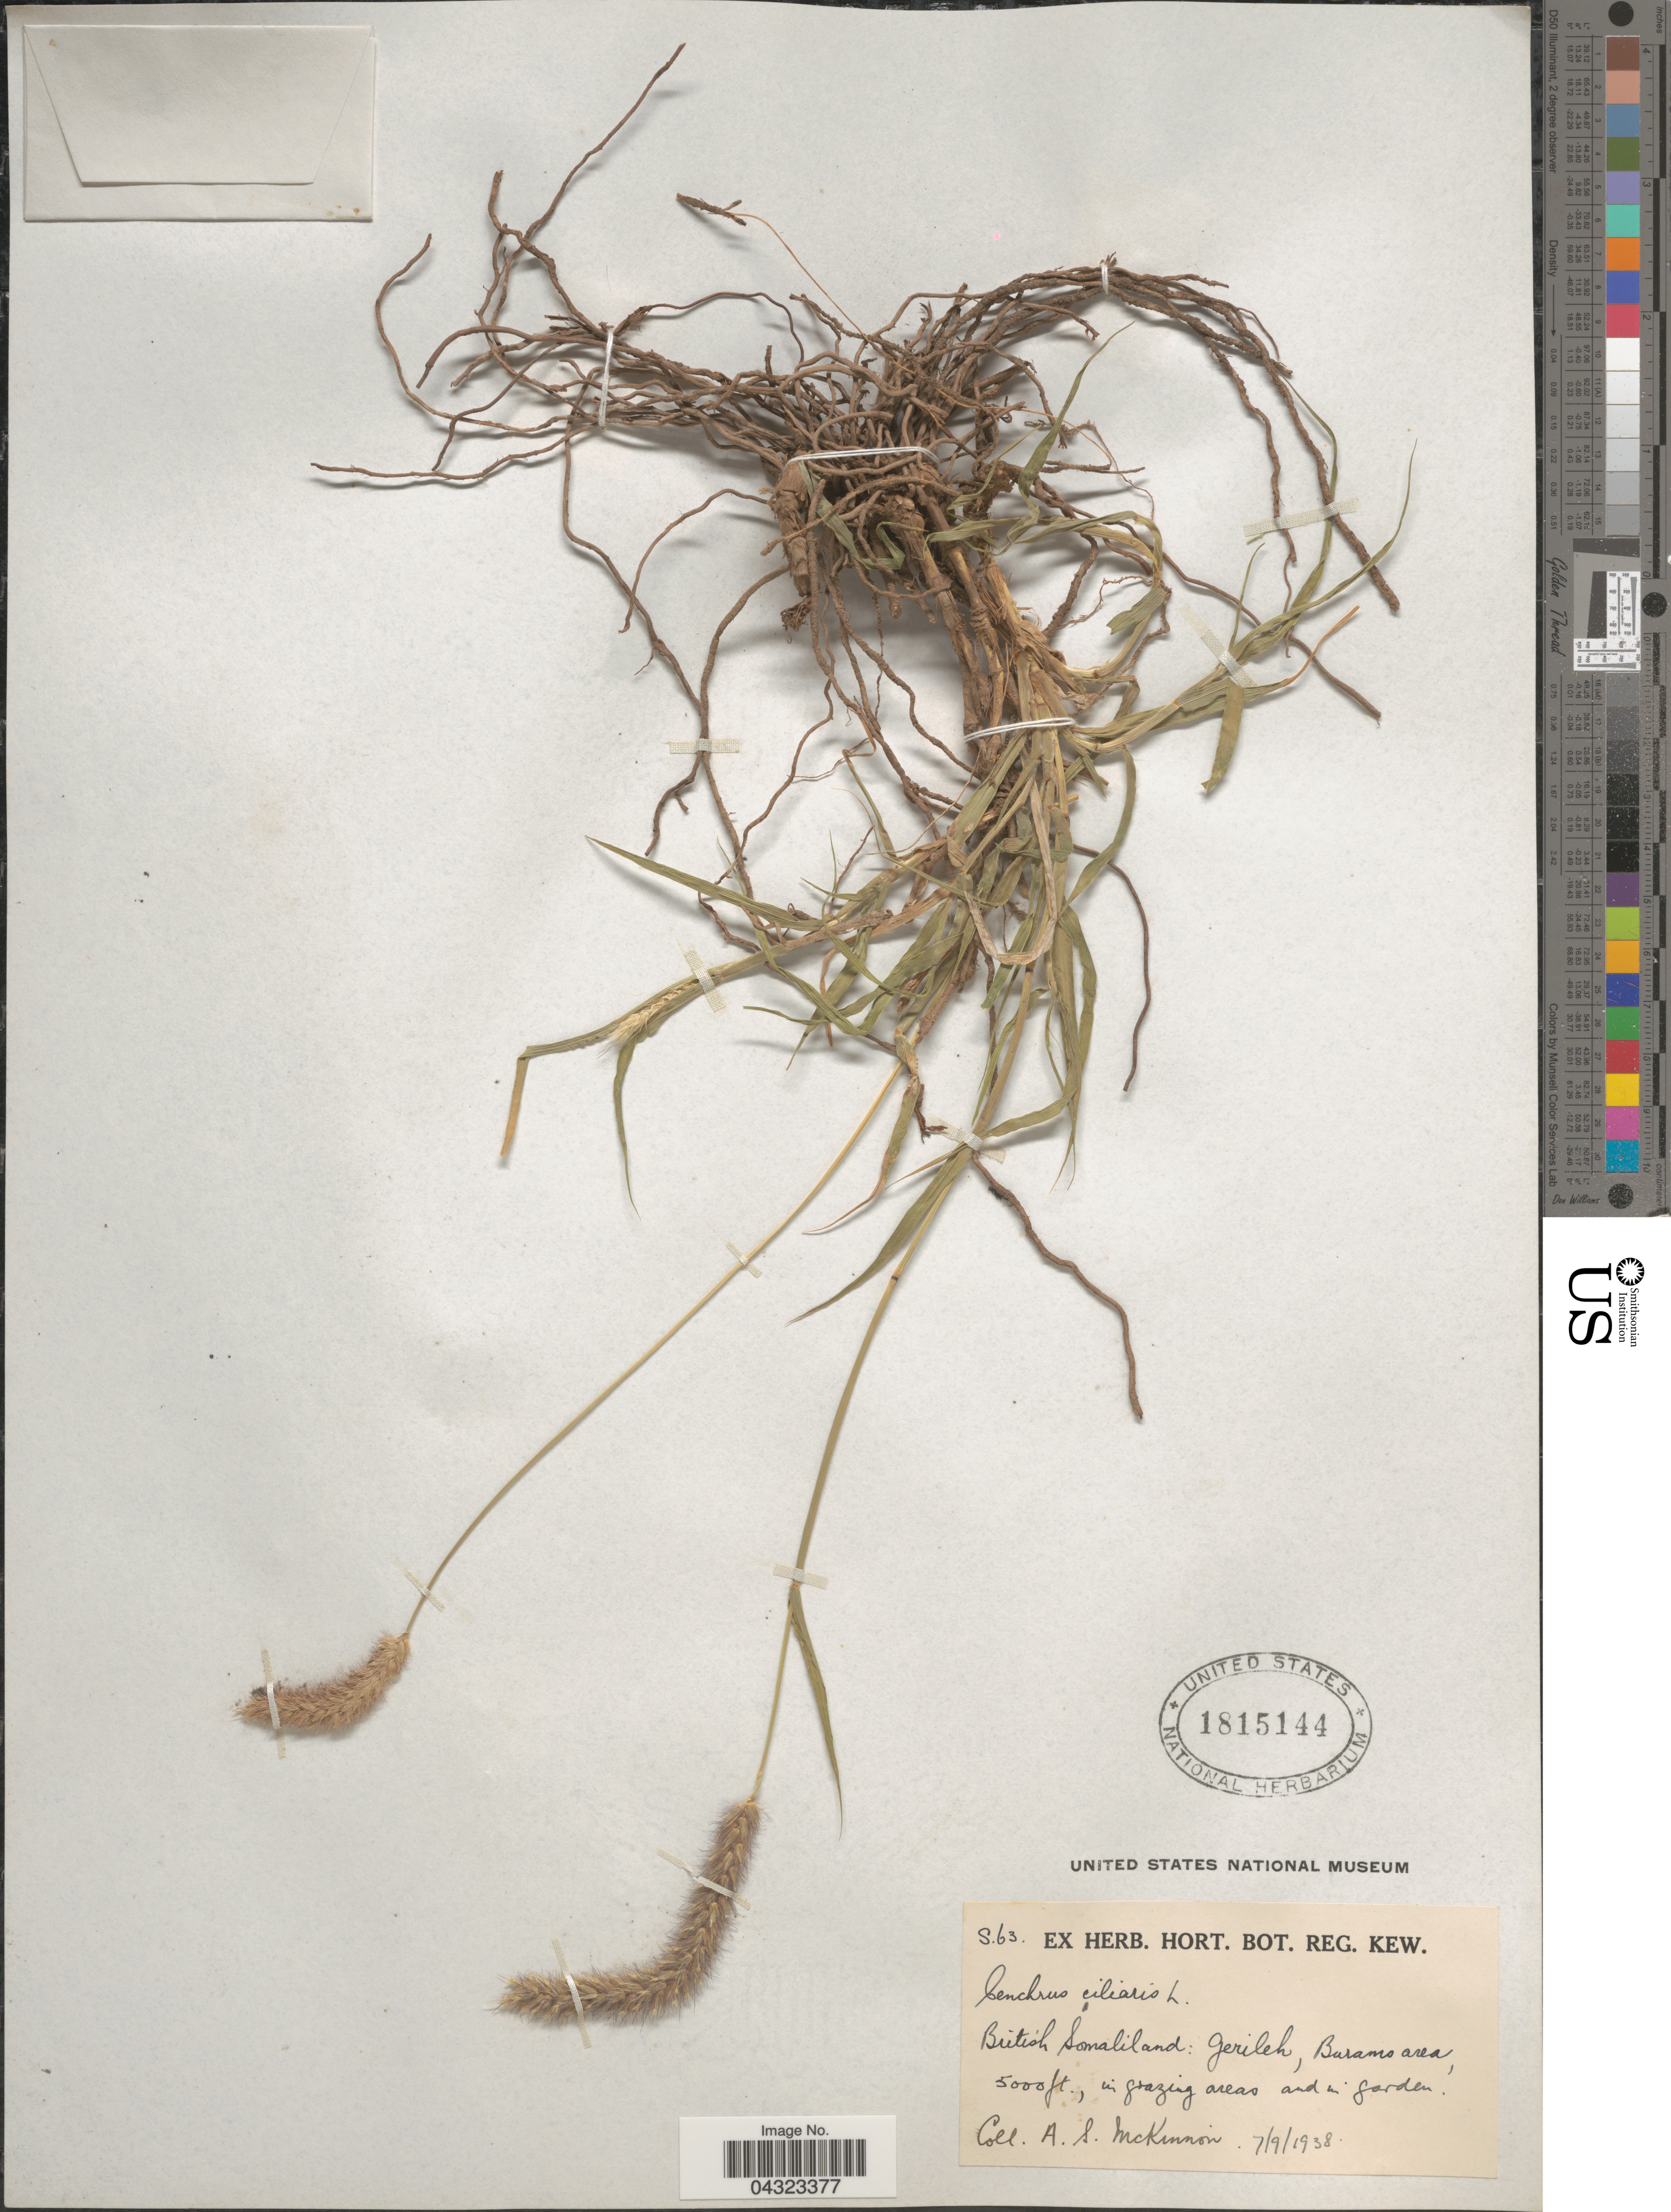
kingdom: Plantae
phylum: Tracheophyta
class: Liliopsida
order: Poales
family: Poaceae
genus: Cenchrus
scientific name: Cenchrus ciliaris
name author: L.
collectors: A. Mckinnon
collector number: S63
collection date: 1938-09-07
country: Somalia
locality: British Somaliland: Gerileh, Burams area, in grazing areas and in garden.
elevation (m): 1524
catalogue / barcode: US 1815144